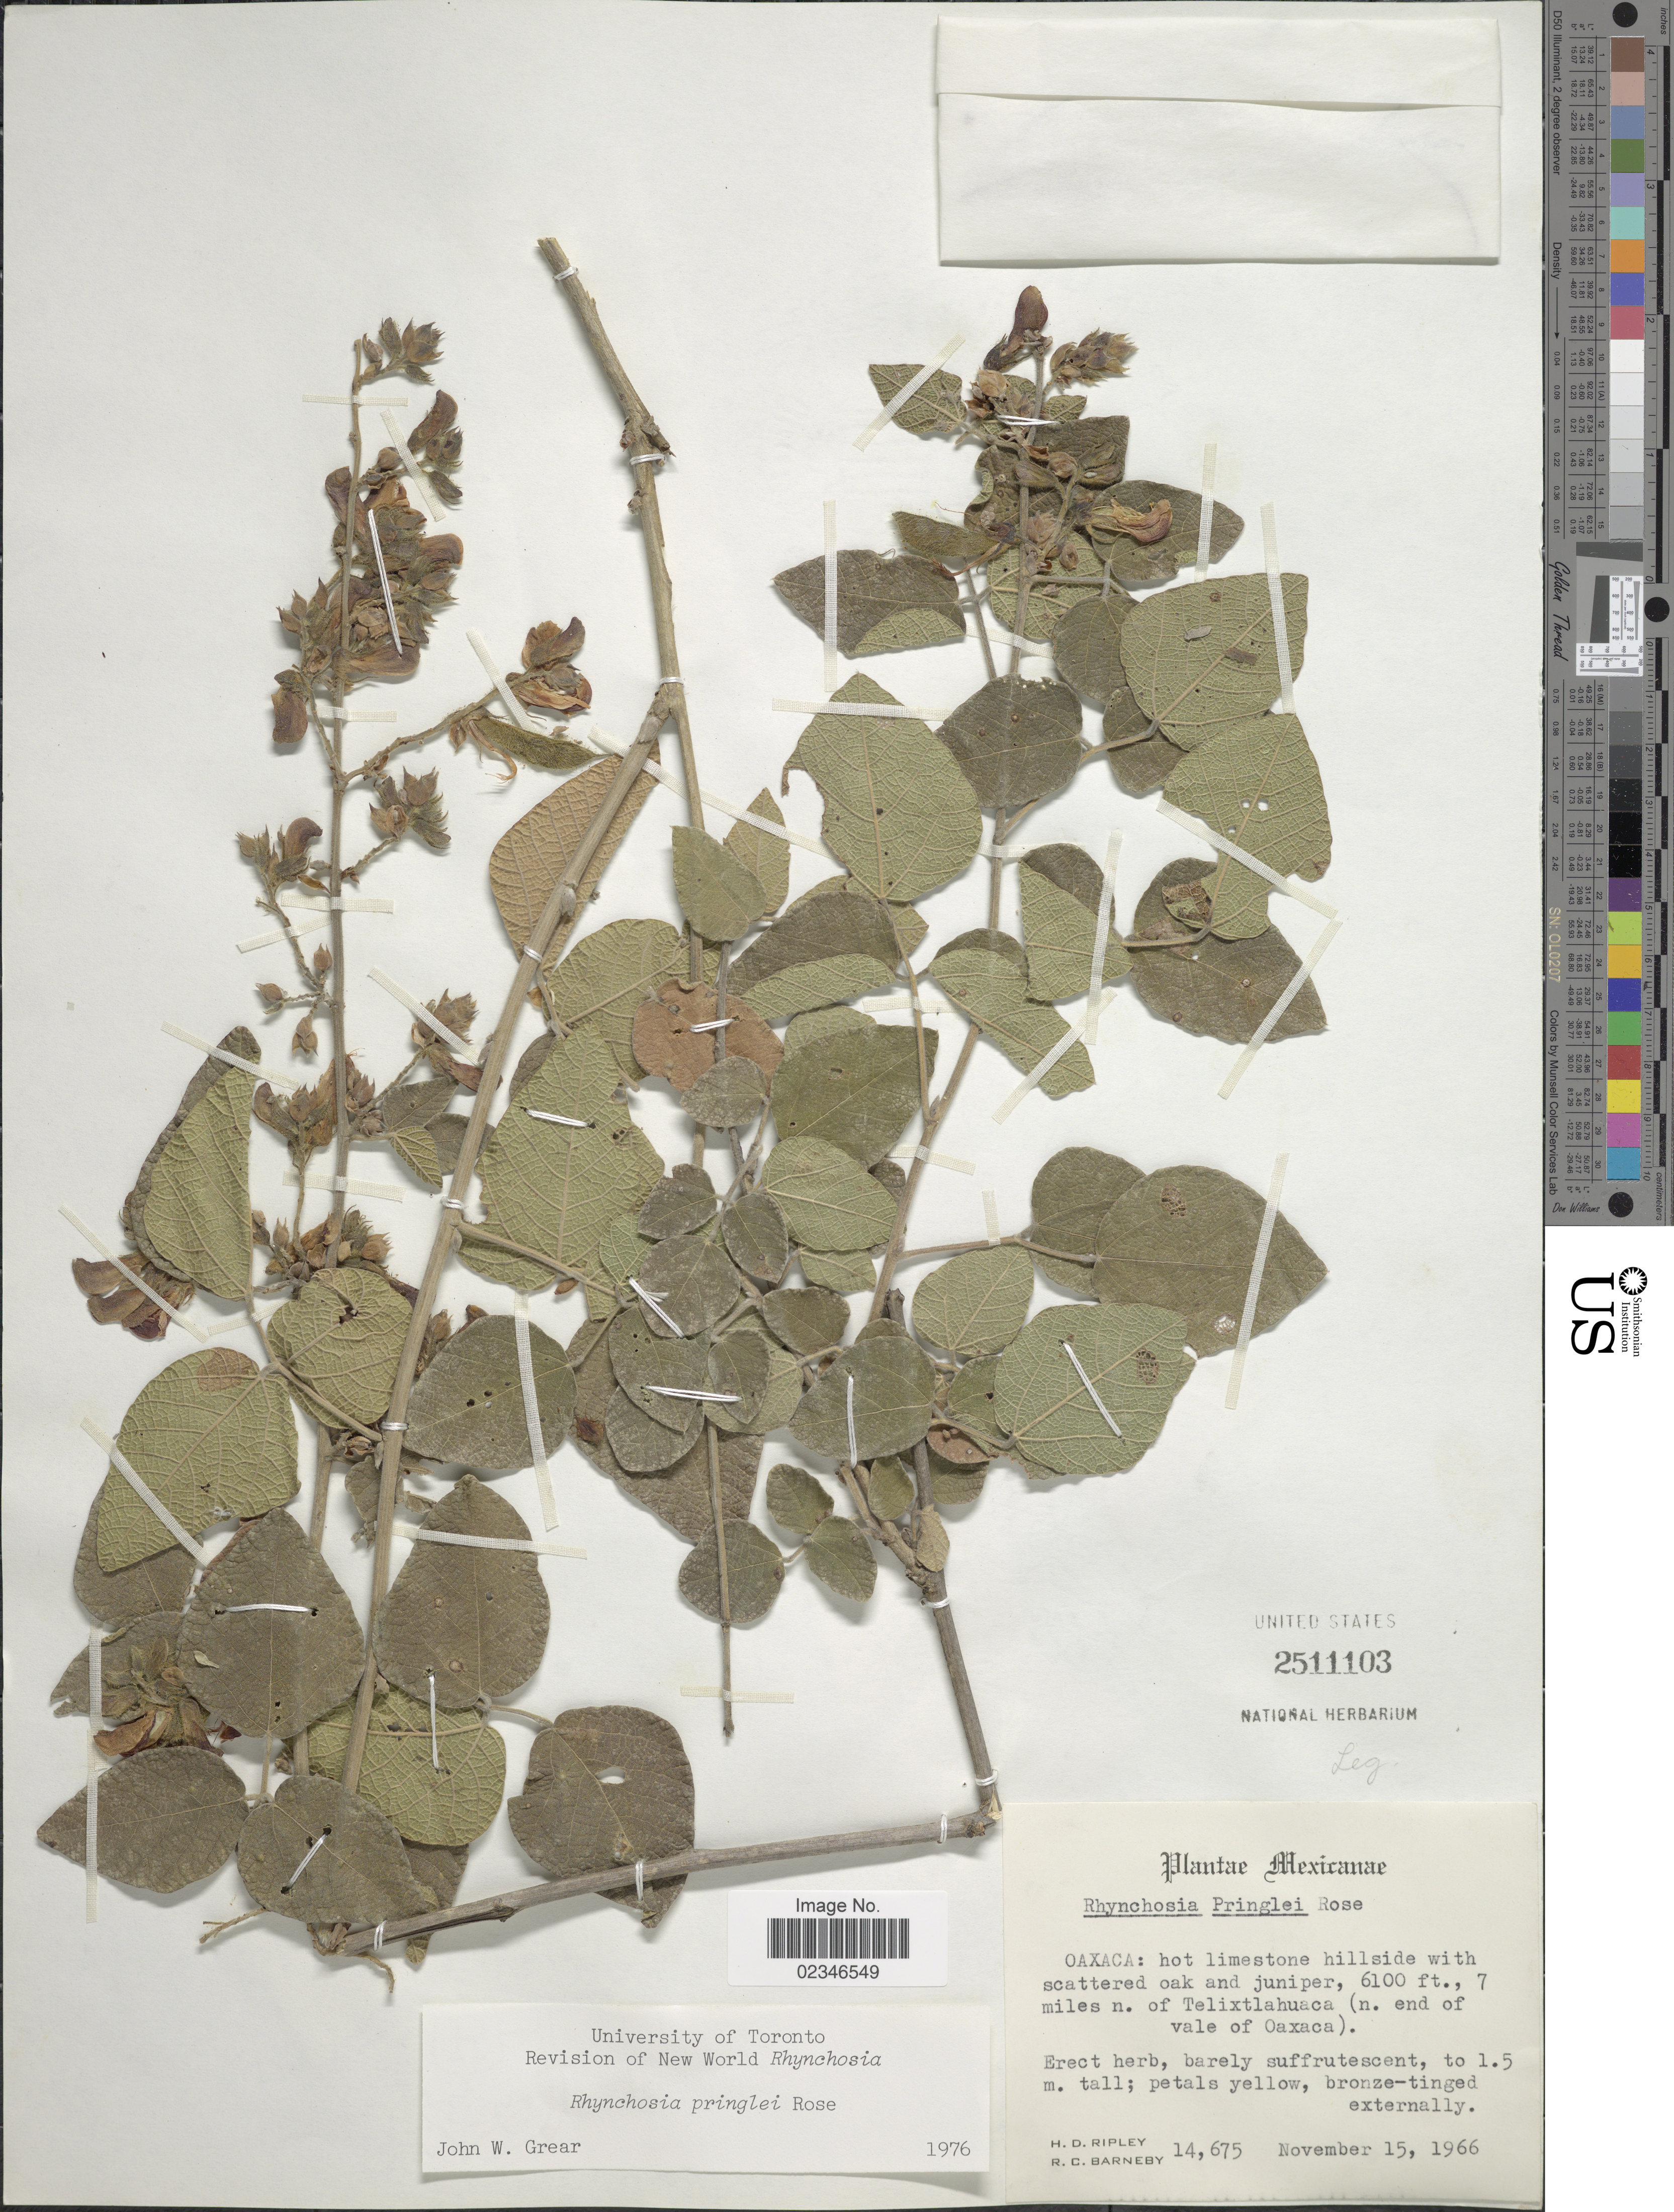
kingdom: Plantae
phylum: Tracheophyta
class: Magnoliopsida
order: Fabales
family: Fabaceae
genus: Rhynchosia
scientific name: Rhynchosia pringlei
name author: Rose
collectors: H. Ripley & R. C. Barneby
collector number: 14678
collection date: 1966-11-15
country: Mexico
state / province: Oaxaca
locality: Oaxaca: 7 miles n. of Telixtlahuaca (n. end of vale of Oaxaca)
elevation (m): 1859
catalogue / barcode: US 2511103